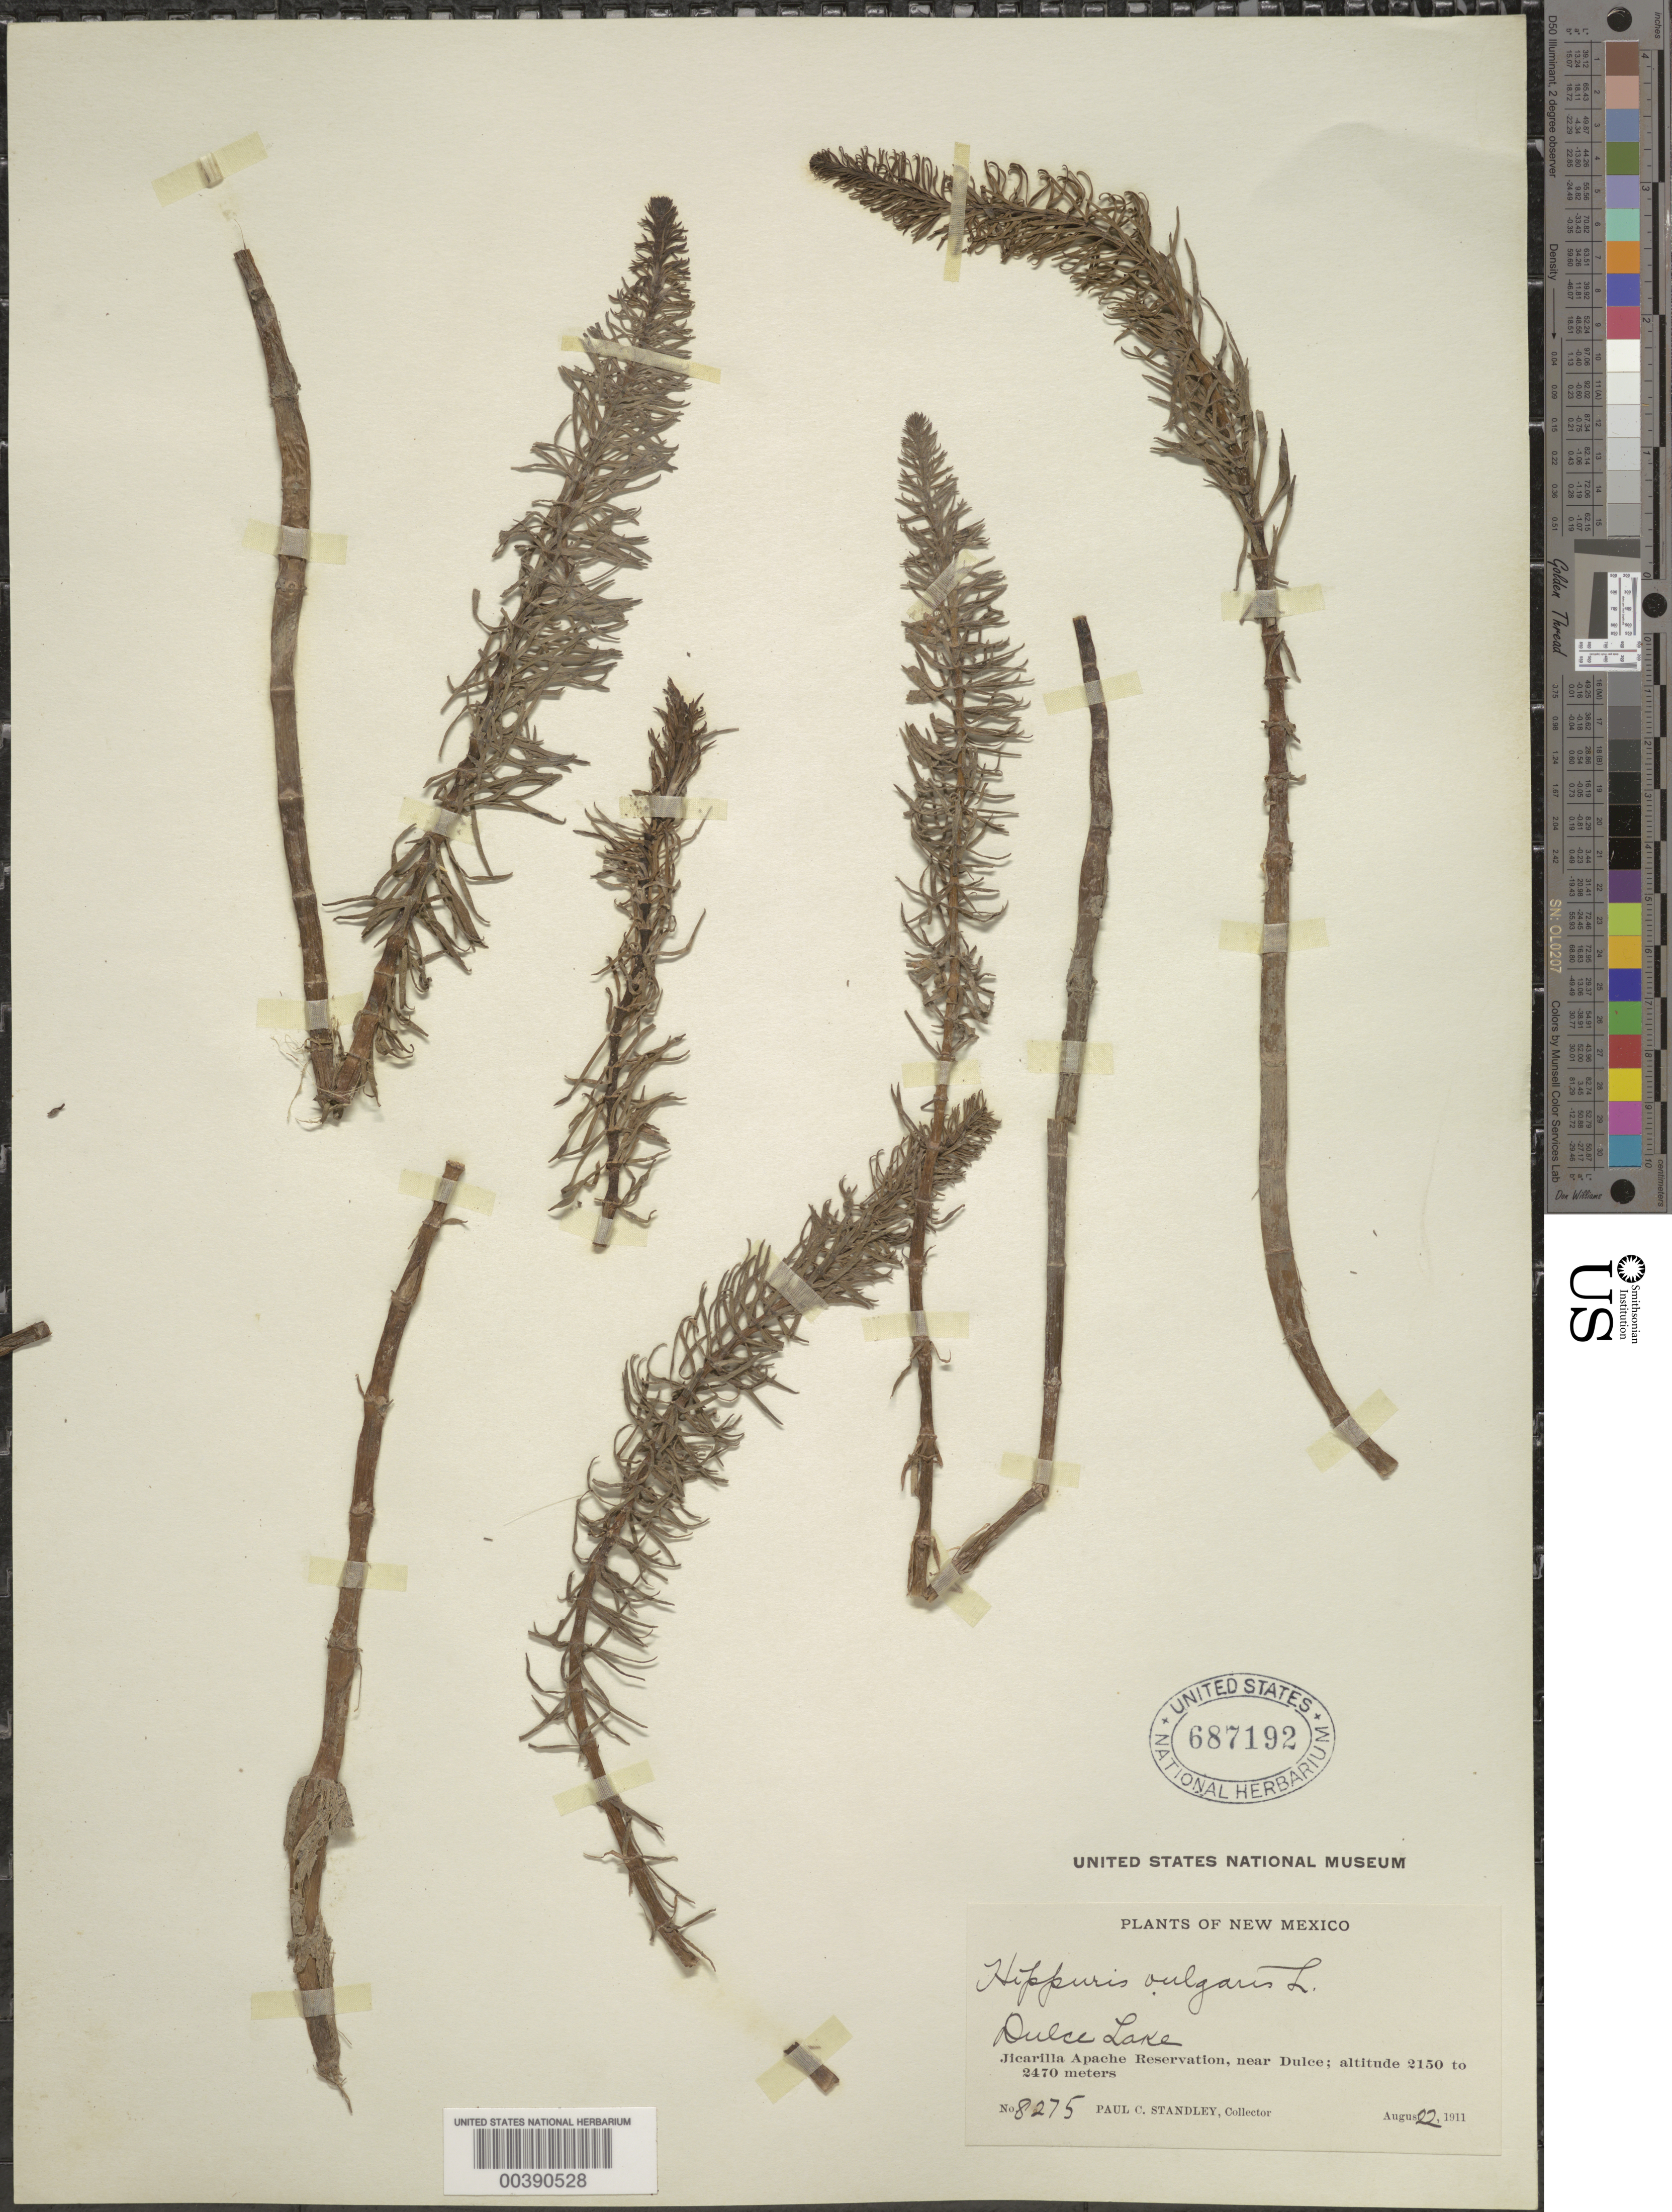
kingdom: Plantae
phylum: Tracheophyta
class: Magnoliopsida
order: Lamiales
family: Plantaginaceae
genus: Hippuris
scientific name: Hippuris vulgaris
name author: L.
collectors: P. C. Standley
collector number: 8275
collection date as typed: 22 Aug 1911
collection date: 1911-08-22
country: United States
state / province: New Mexico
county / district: Rio Arriba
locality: Jicarilla apache reservation, near dulce, dulce lake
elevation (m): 2150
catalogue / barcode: US 687192